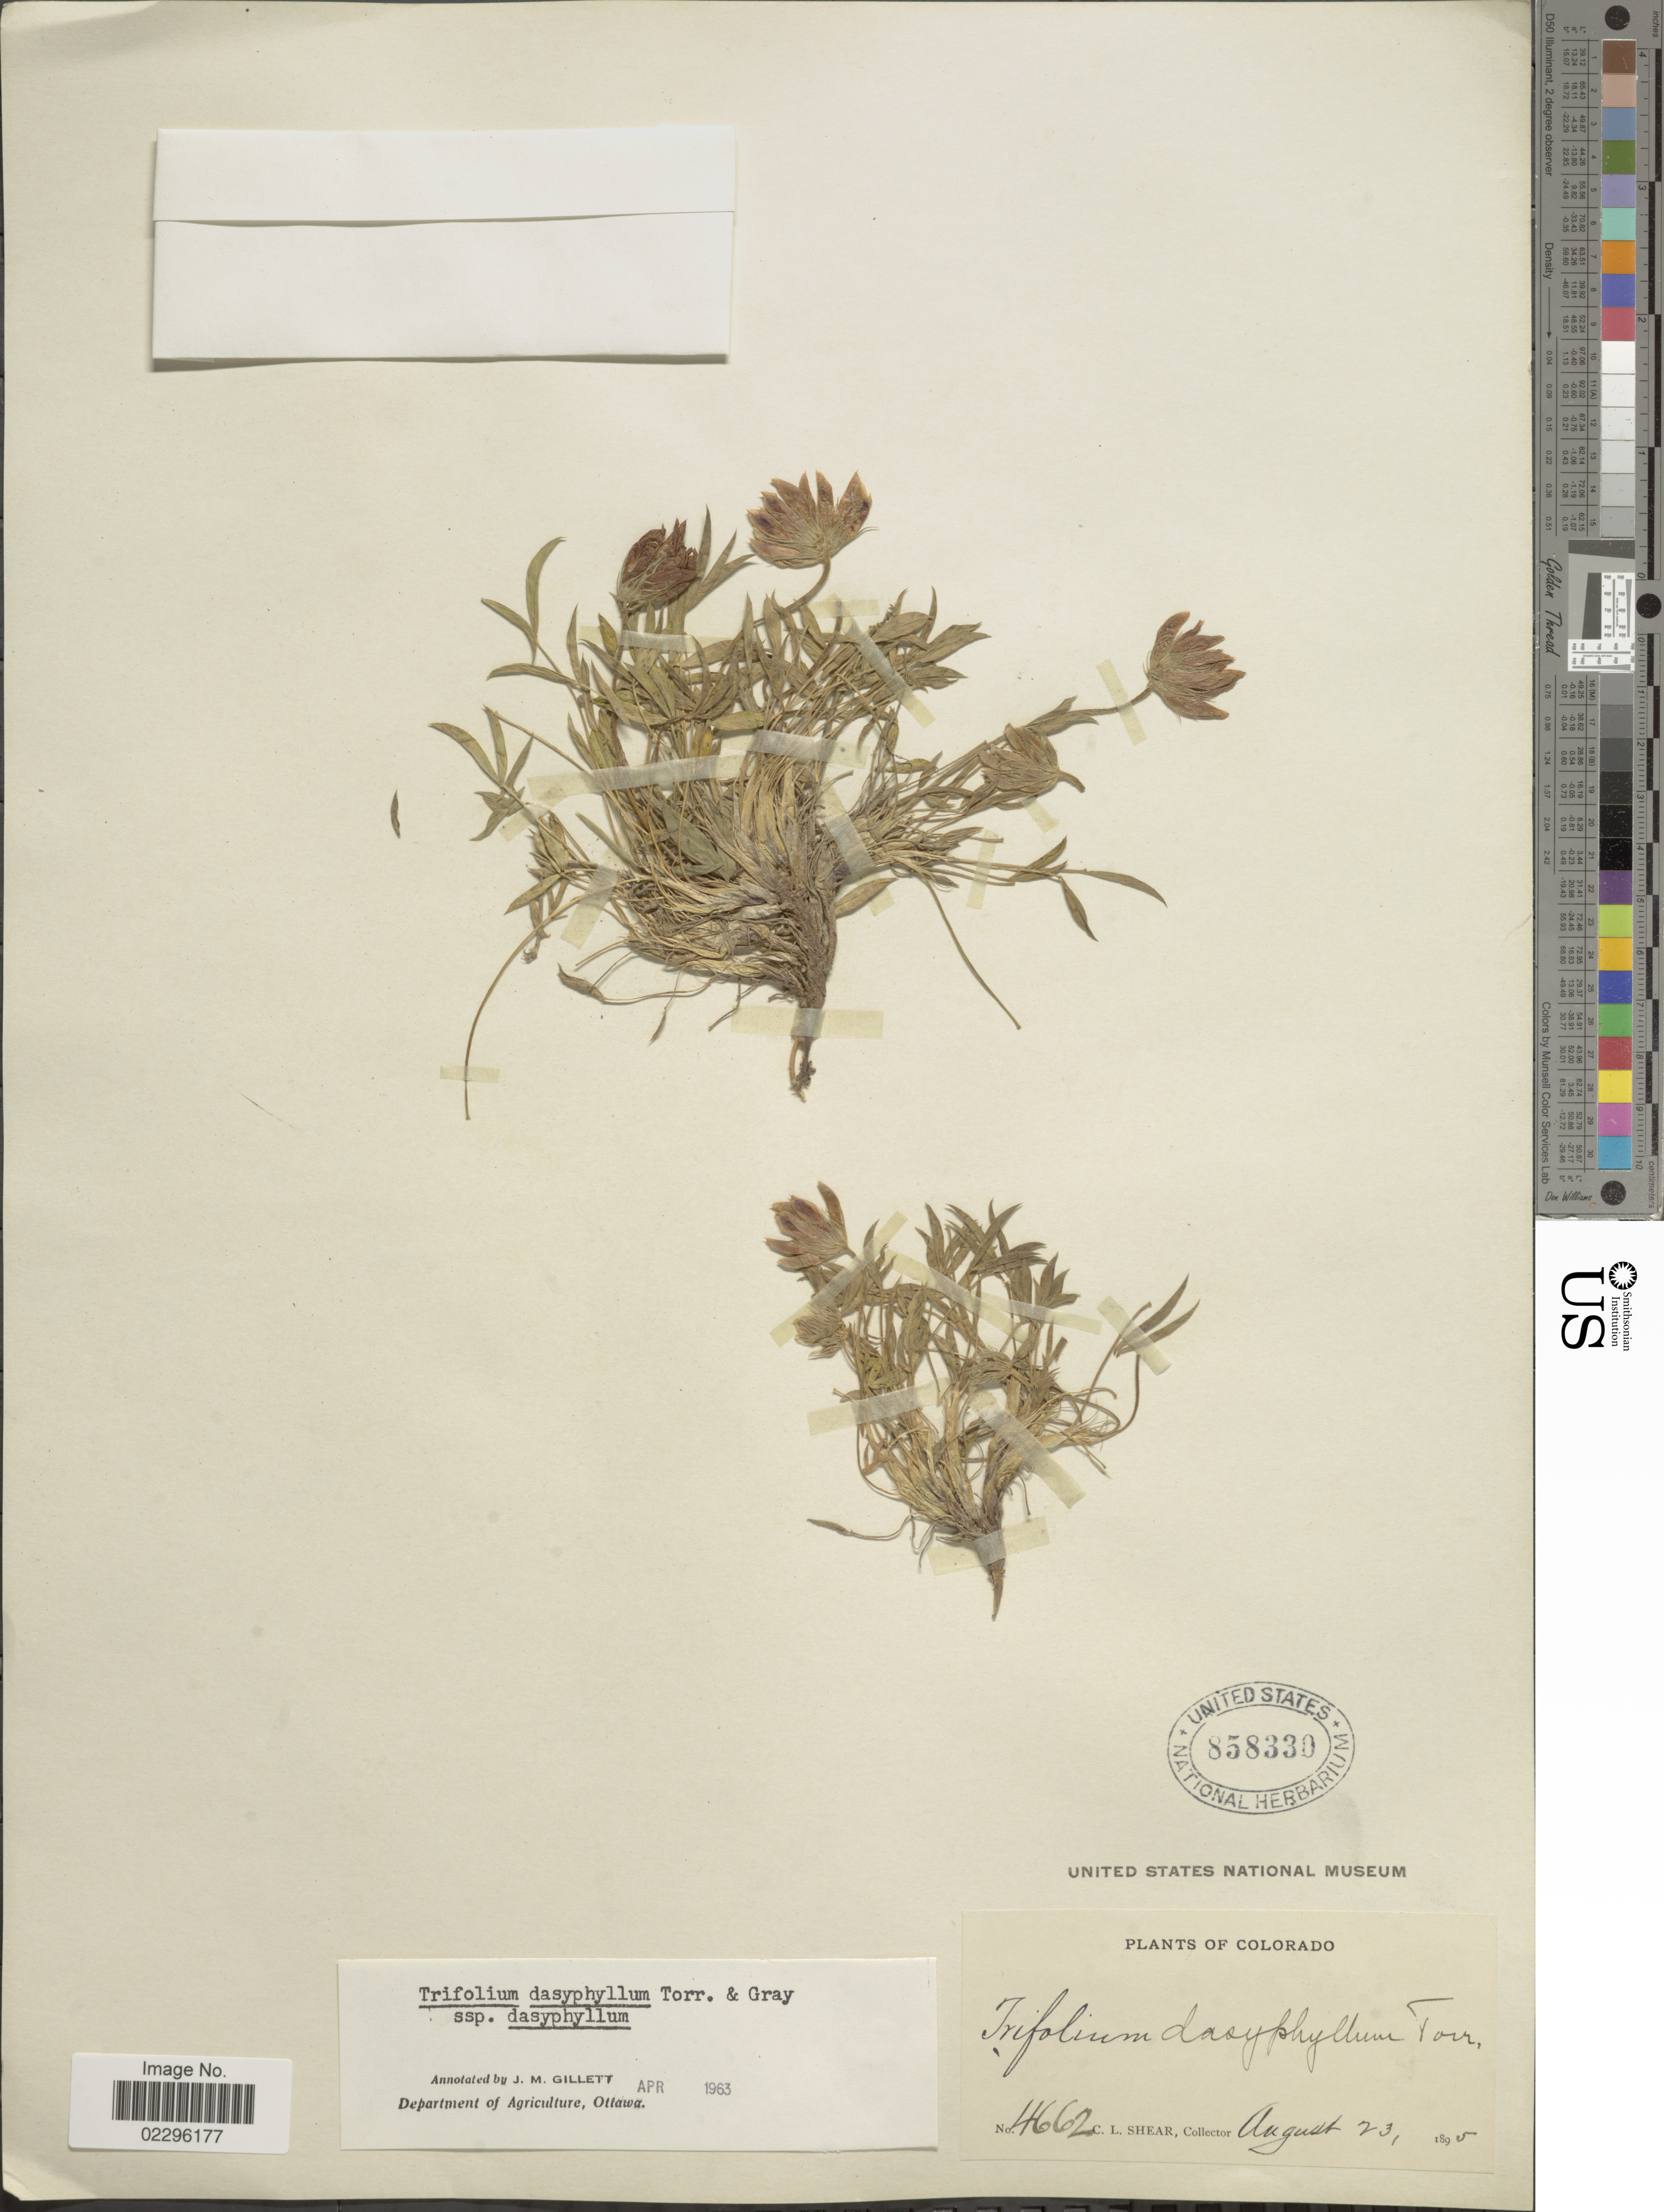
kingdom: Plantae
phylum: Tracheophyta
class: Magnoliopsida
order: Fabales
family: Fabaceae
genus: Trifolium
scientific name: Trifolium dasyphyllum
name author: Torr. & A. Gray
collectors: C. L. Shear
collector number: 4662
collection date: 1895-08-23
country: United States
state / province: Colorado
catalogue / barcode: US 858330